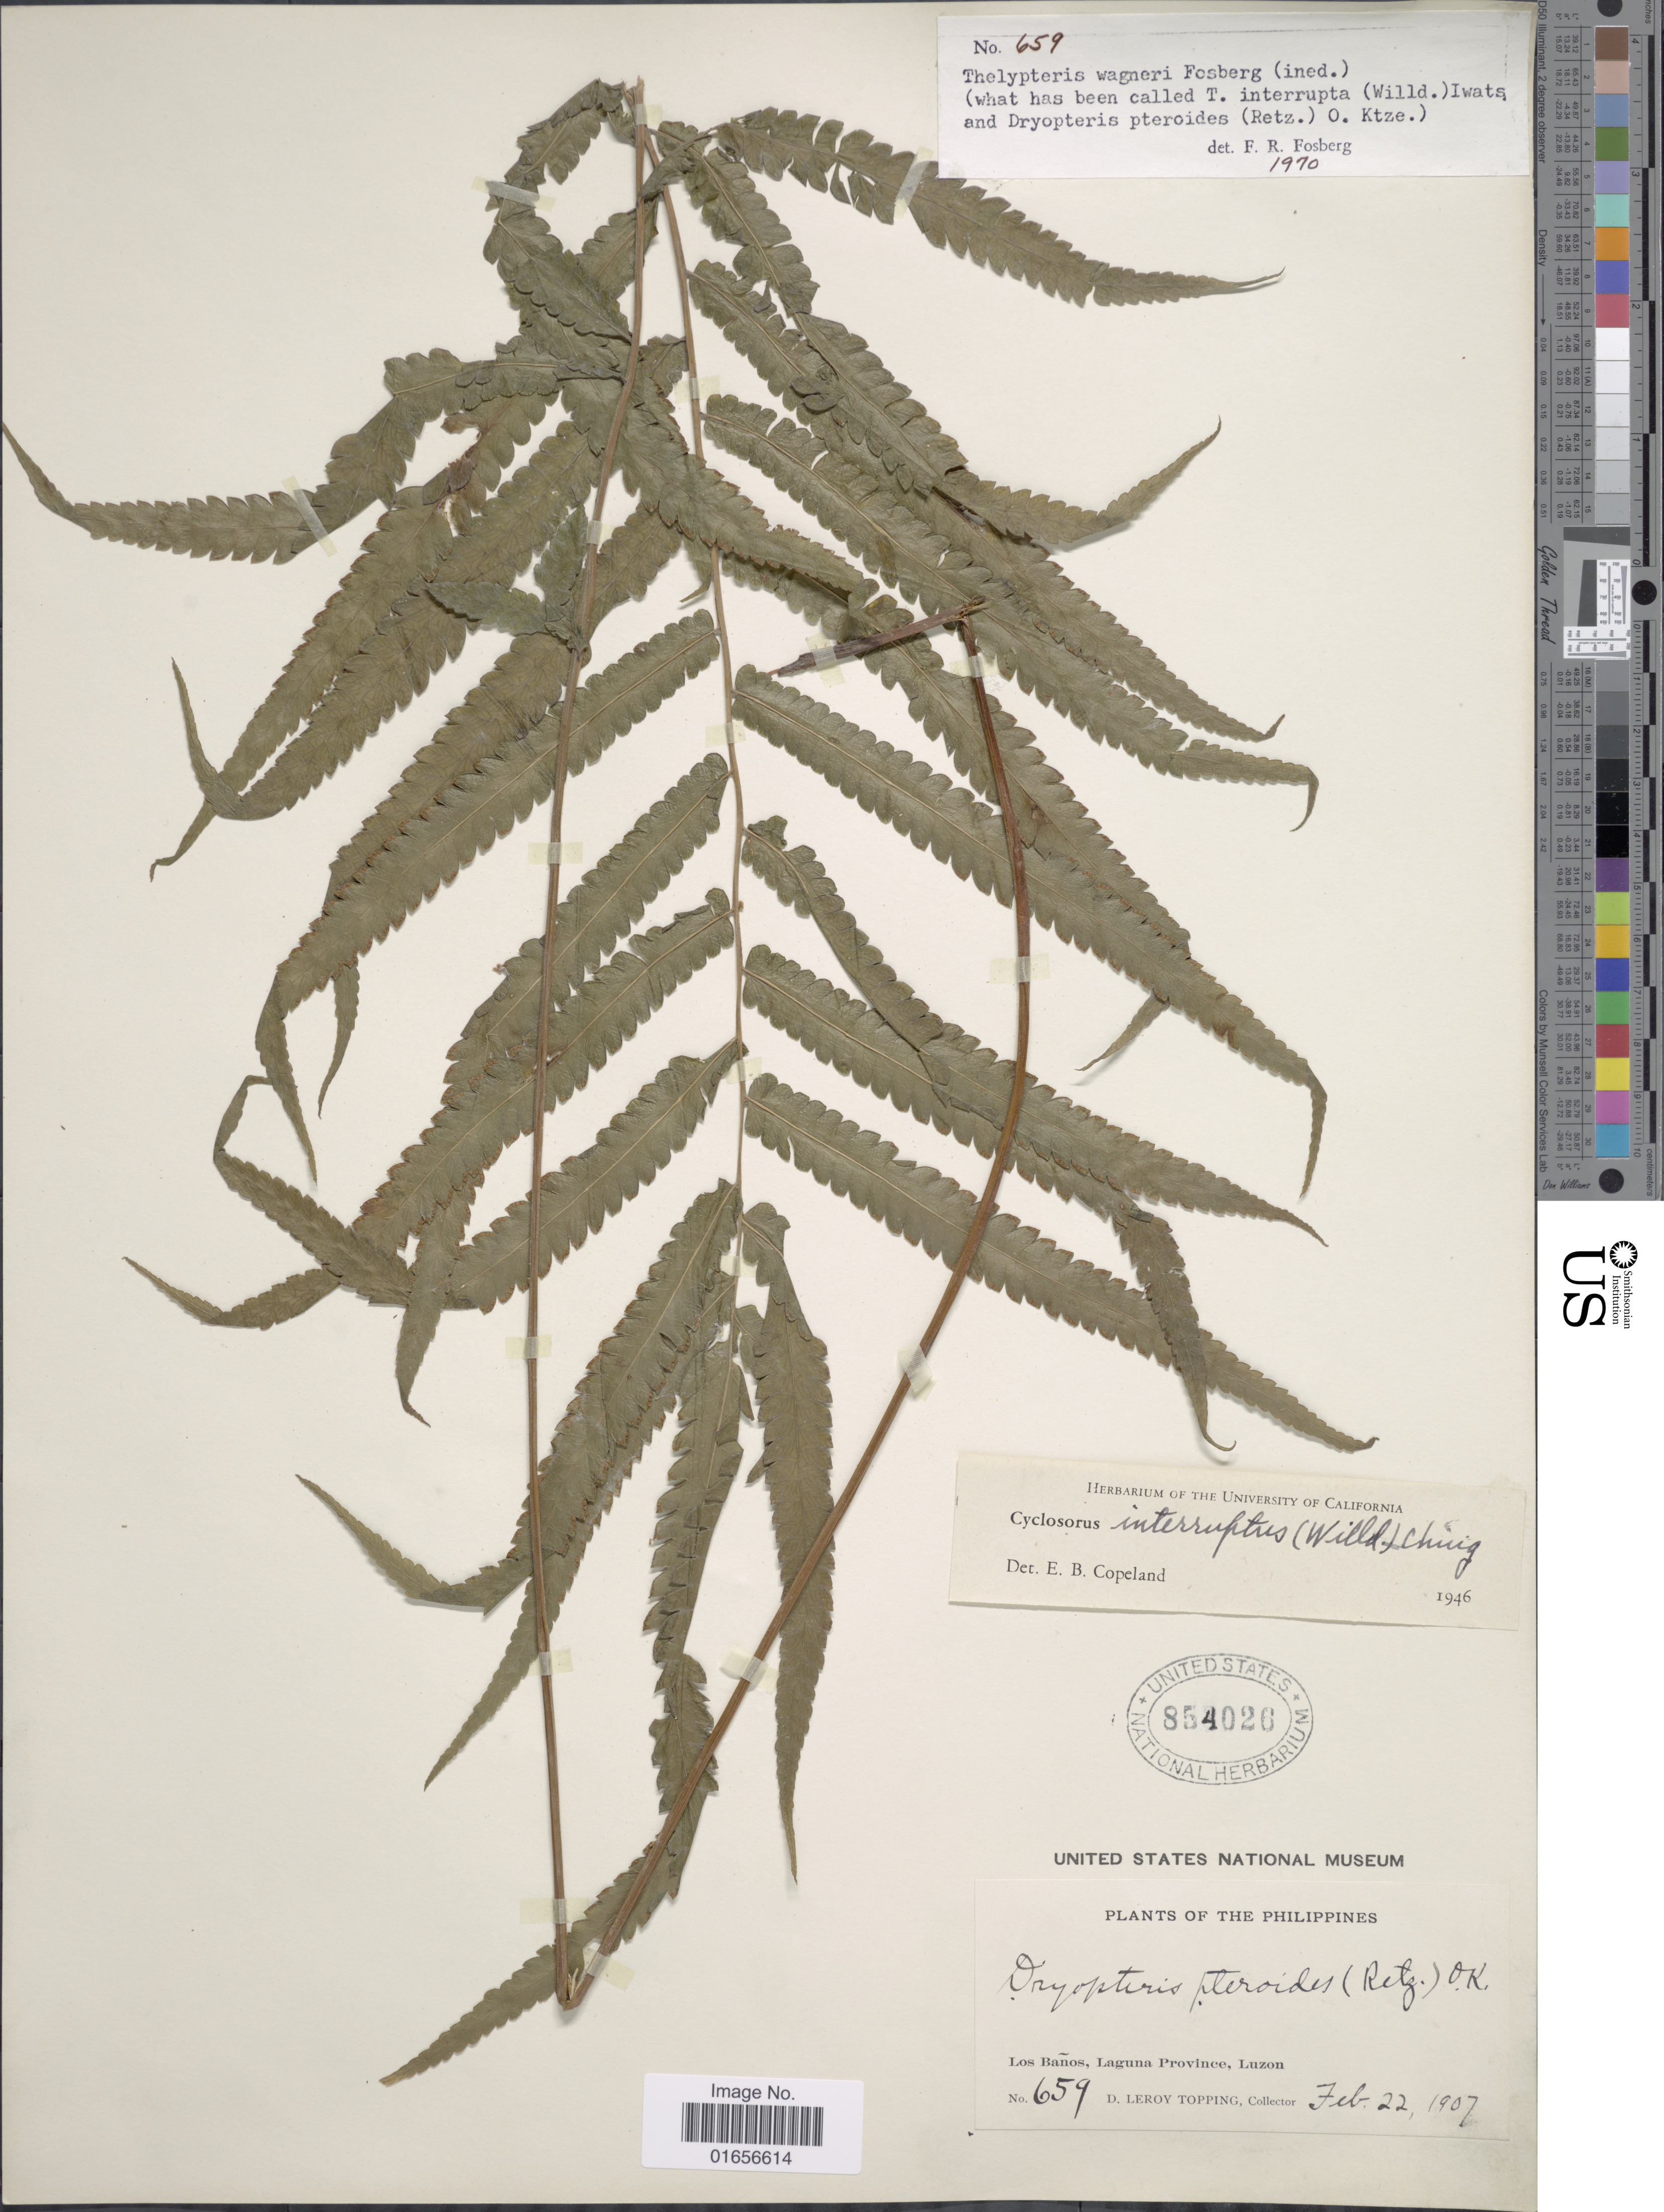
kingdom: Plantae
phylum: Tracheophyta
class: Polypodiopsida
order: Polypodiales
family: Thelypteridaceae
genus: Amphineuron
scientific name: Amphineuron terminans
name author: (J. Sm. ex Hook.) Holttum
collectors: D. L. Topping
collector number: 659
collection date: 1907-02-22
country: Philippines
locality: The Philippines, Los Baños, Laguna Province, Luzon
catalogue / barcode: US 854026